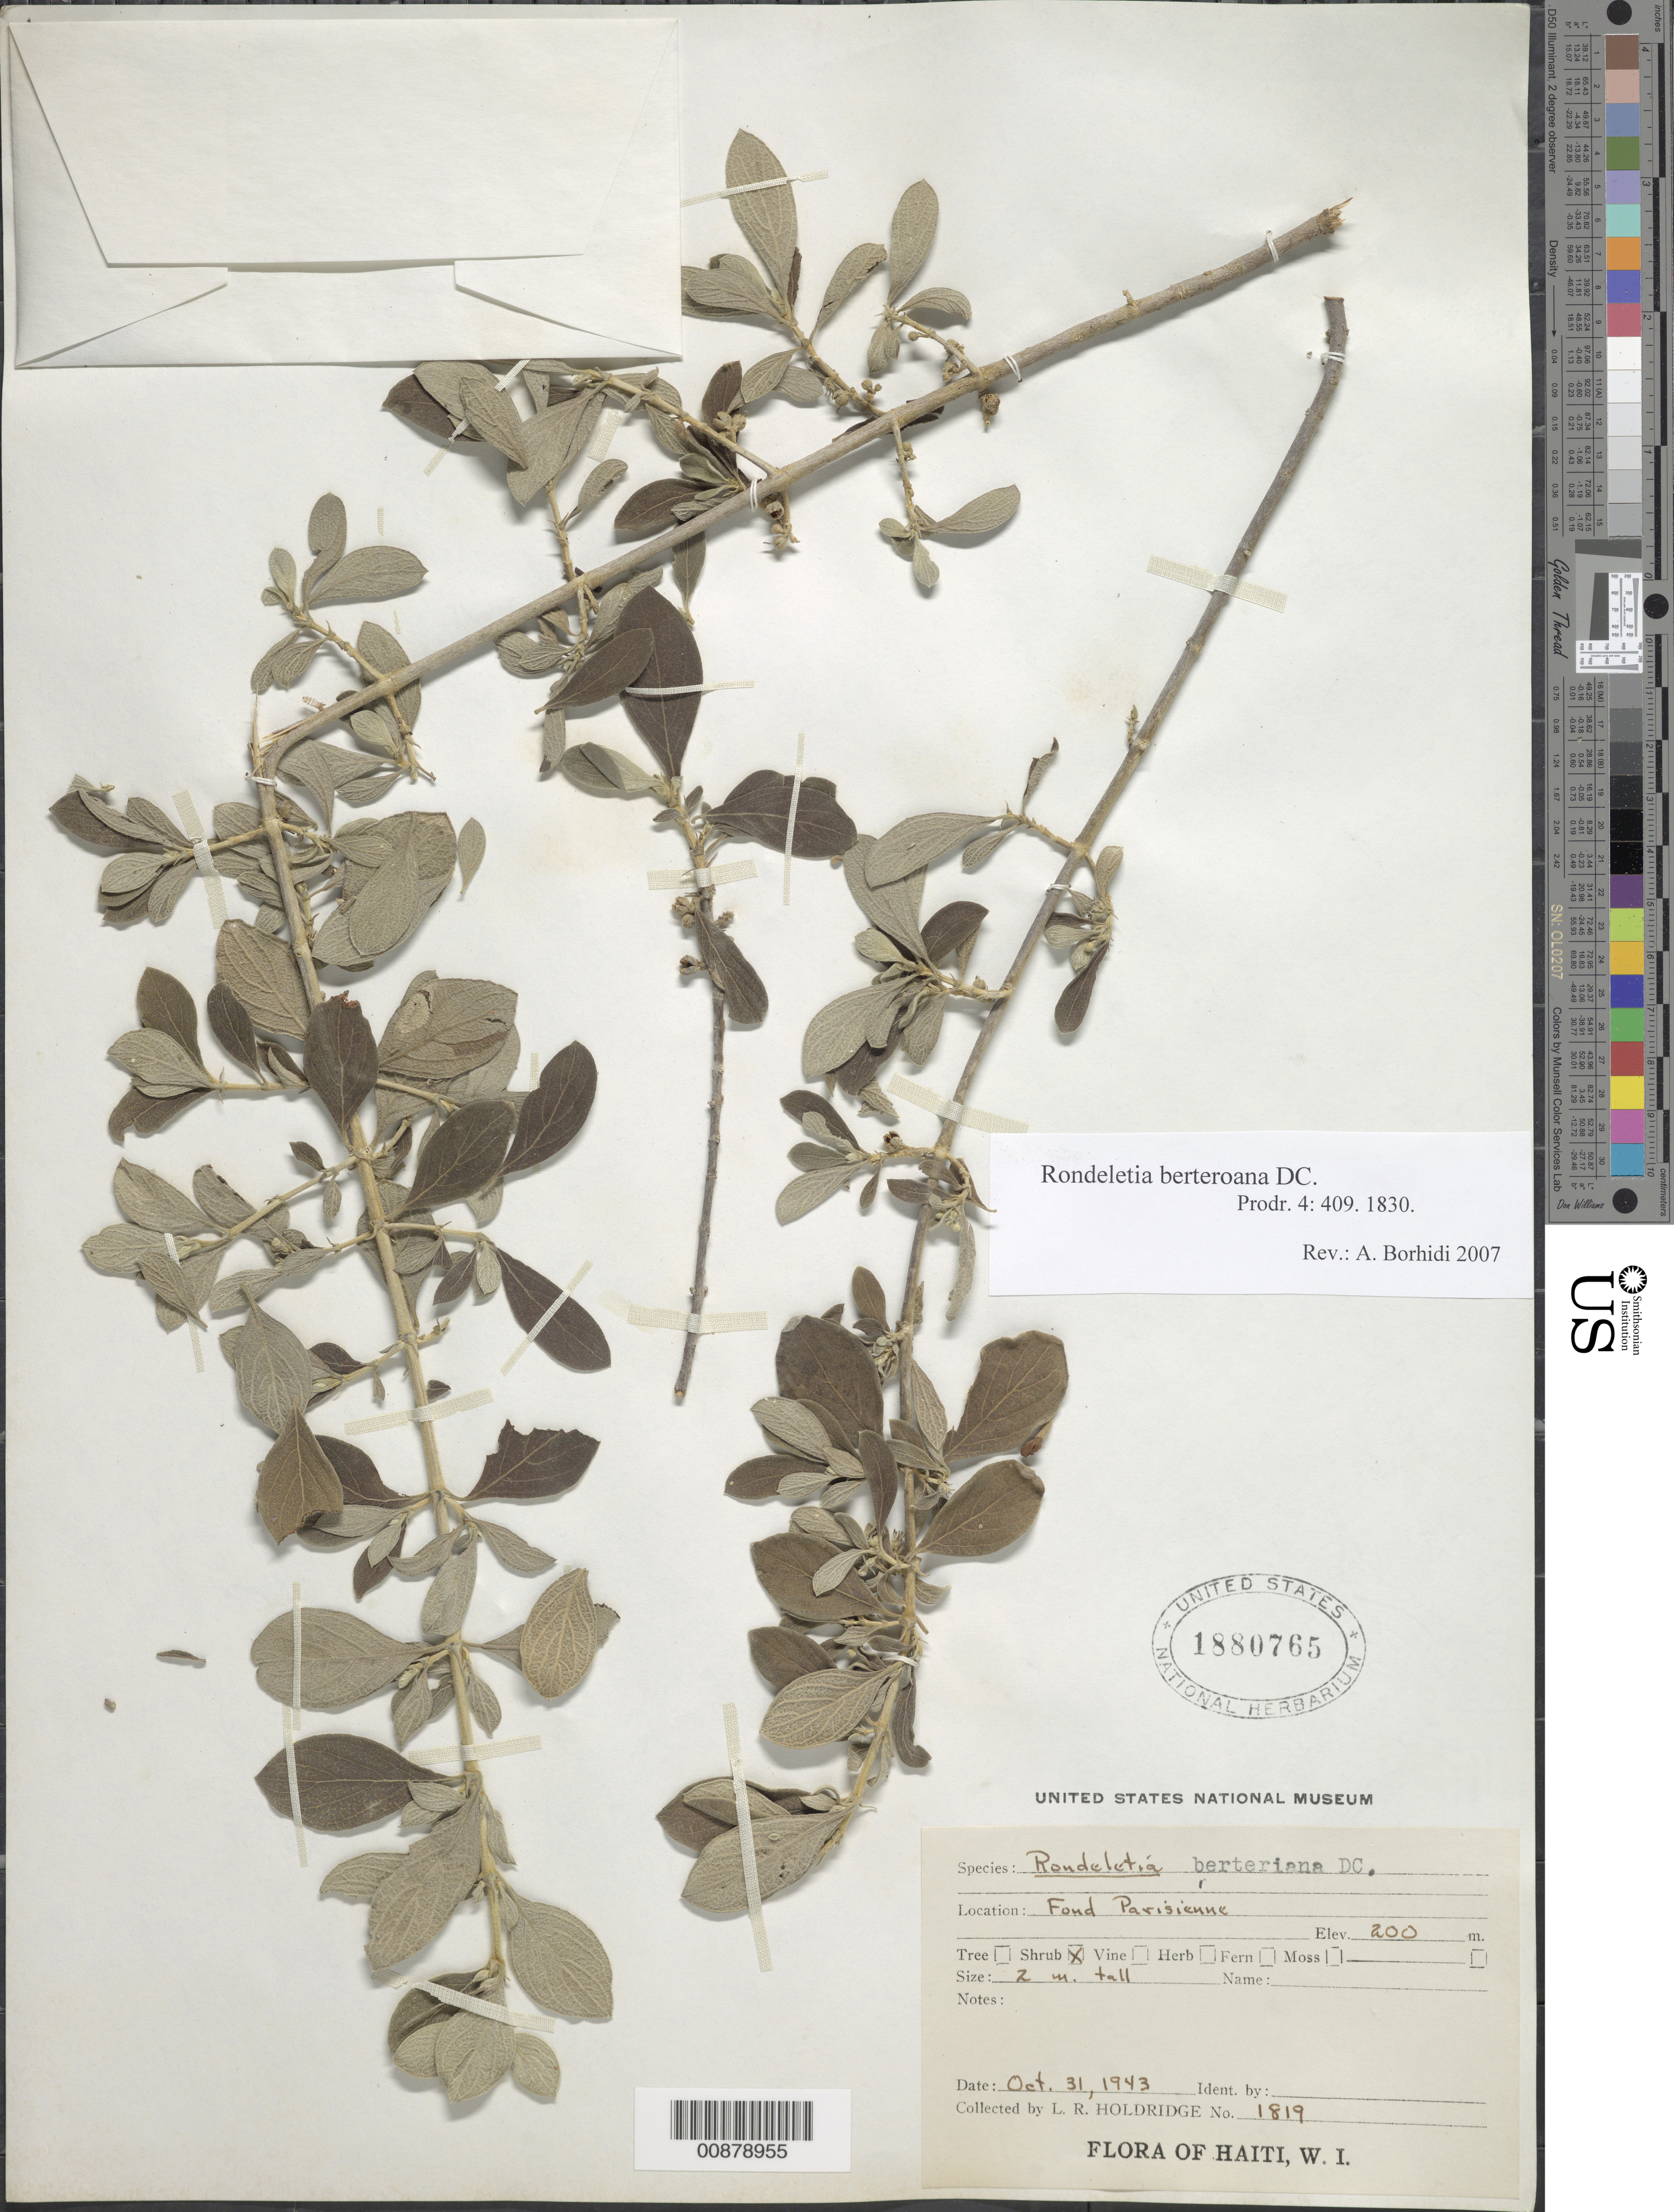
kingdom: Plantae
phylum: Tracheophyta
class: Magnoliopsida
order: Gentianales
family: Rubiaceae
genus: Rondeletia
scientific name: Rondeletia berteroana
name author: DC.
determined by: Borhidi, Attila L.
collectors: L. Holdridge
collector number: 1819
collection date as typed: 31 Oct 1943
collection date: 1943-10-31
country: Haiti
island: Hispaniola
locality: Fond Parisienne.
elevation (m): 200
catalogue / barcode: US 1880765